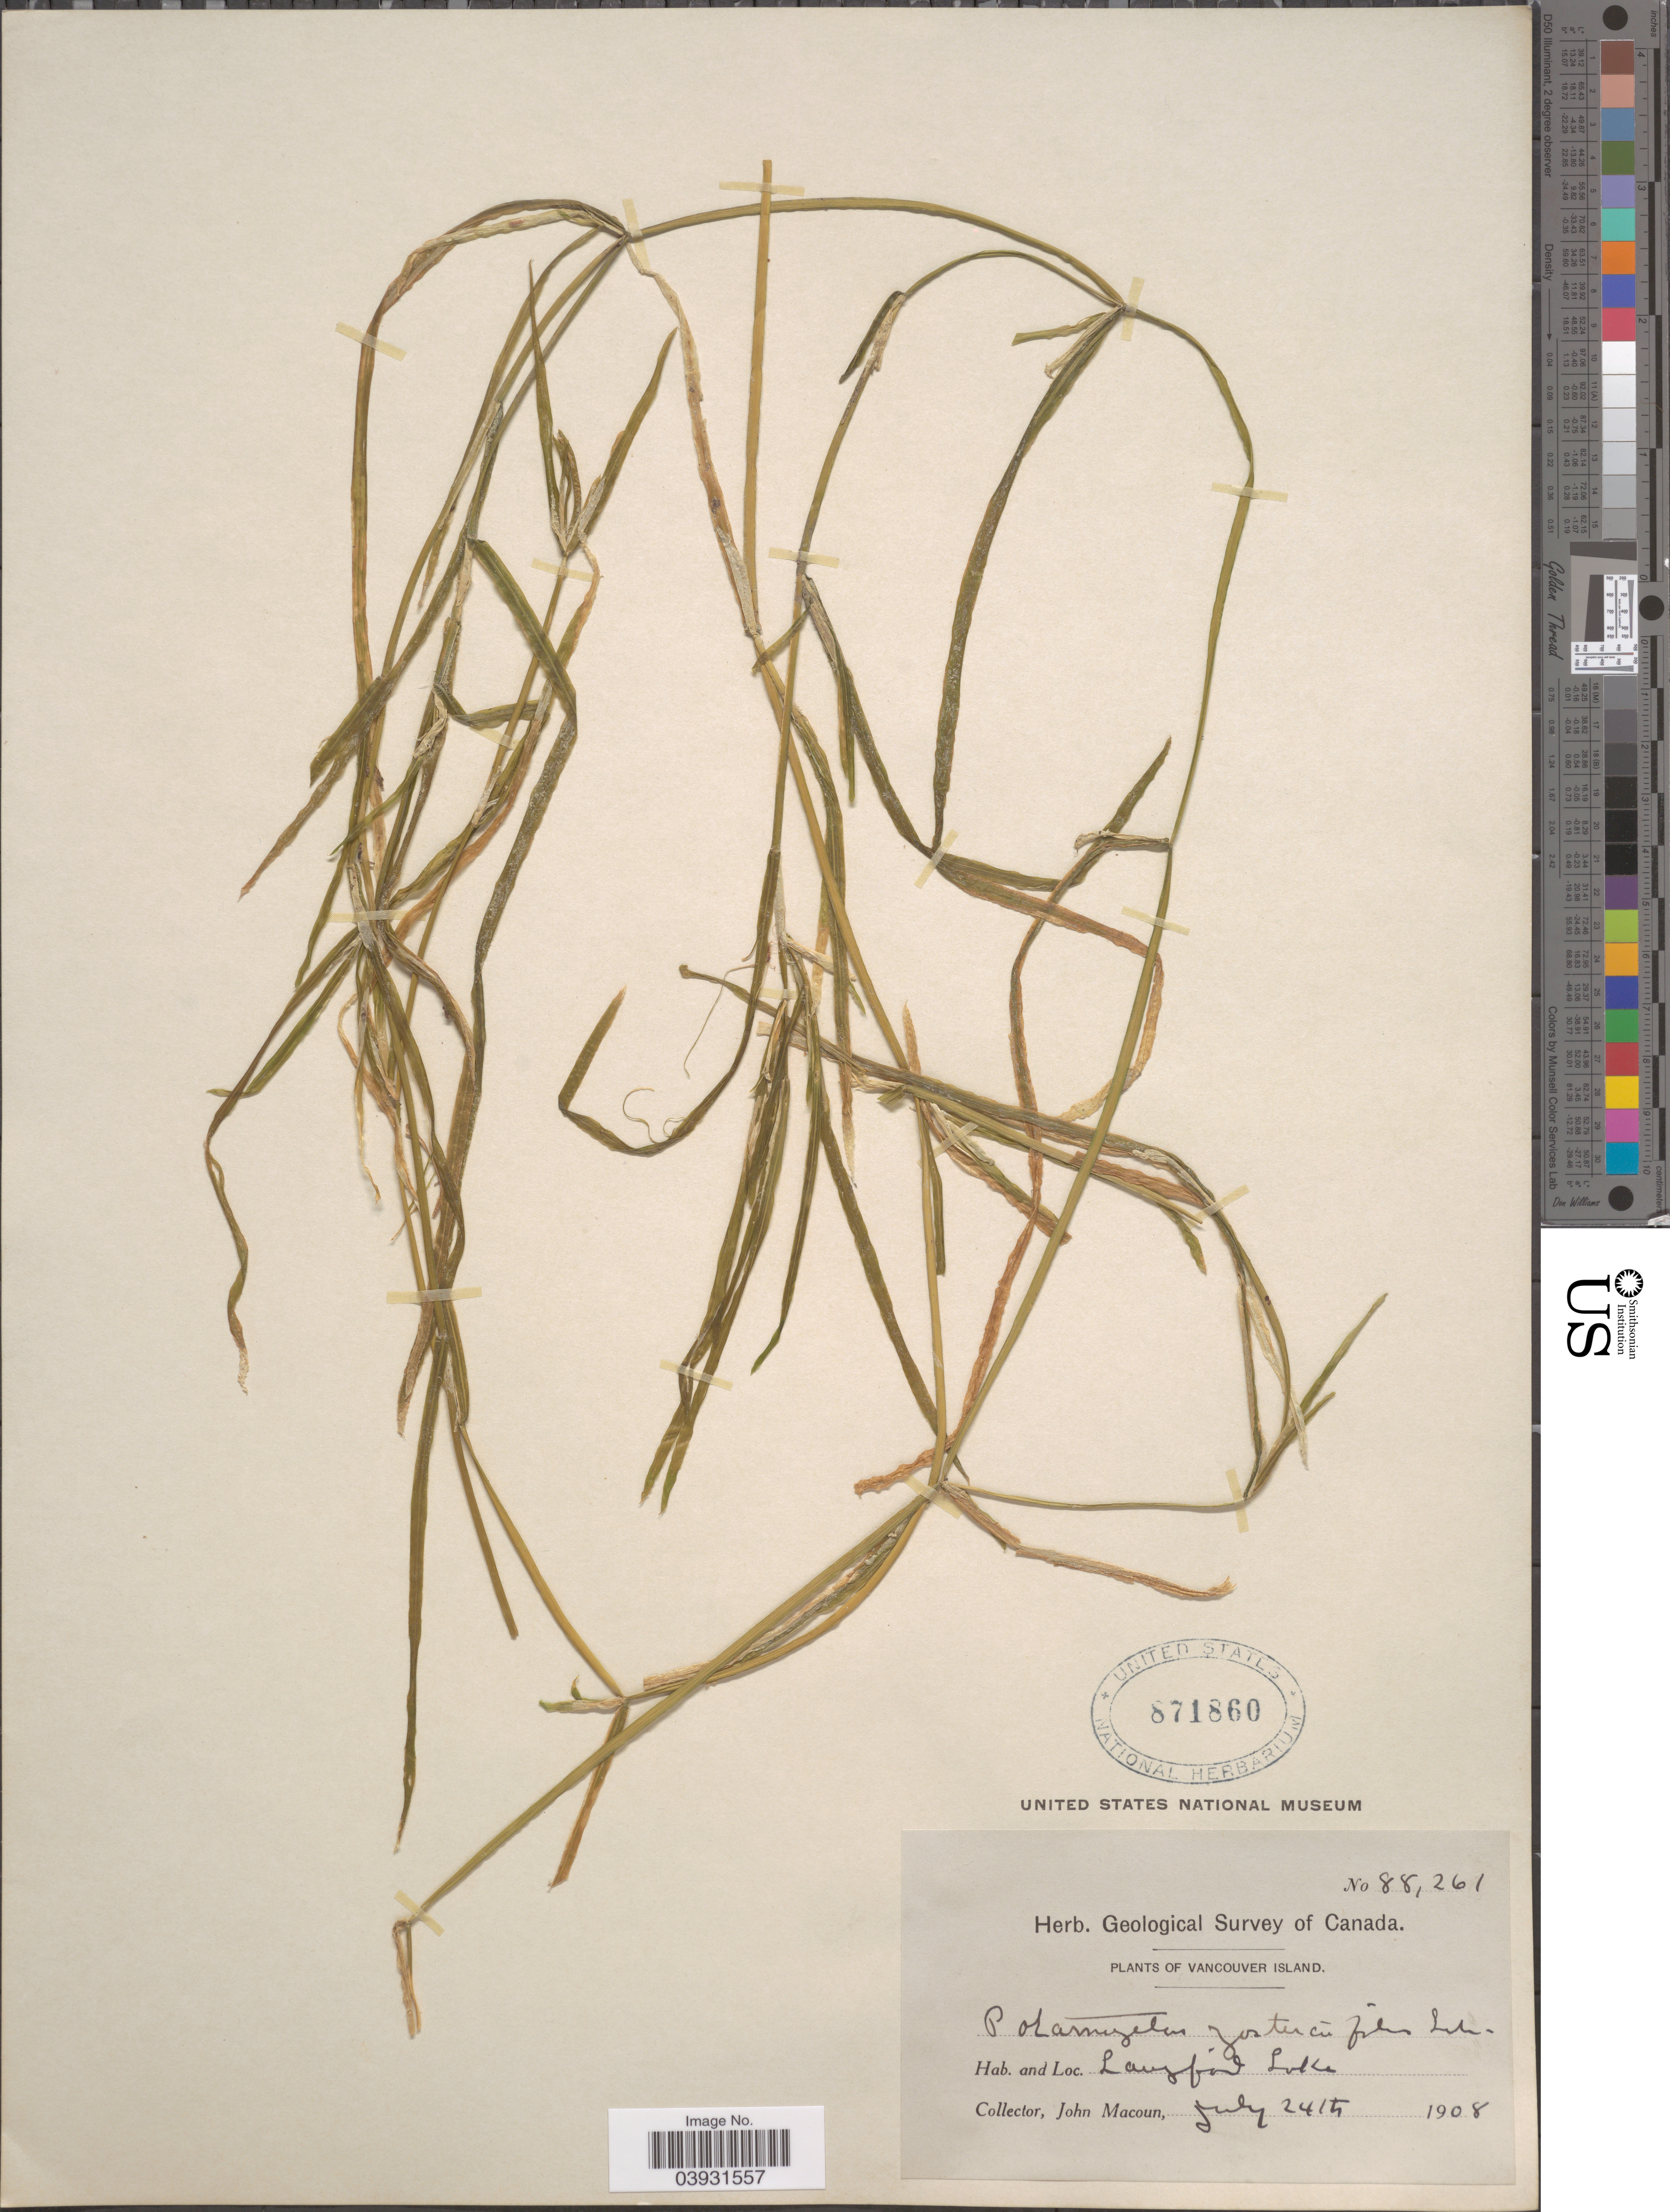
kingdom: Plantae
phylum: Tracheophyta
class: Liliopsida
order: Alismatales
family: Potamogetonaceae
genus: Potamogeton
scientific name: Potamogeton zosterifolius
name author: Schumach.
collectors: J. Macoun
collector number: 88261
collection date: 1908-07-24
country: Canada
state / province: British Columbia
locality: Vancouver Island. Langford Lake.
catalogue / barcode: US 871860